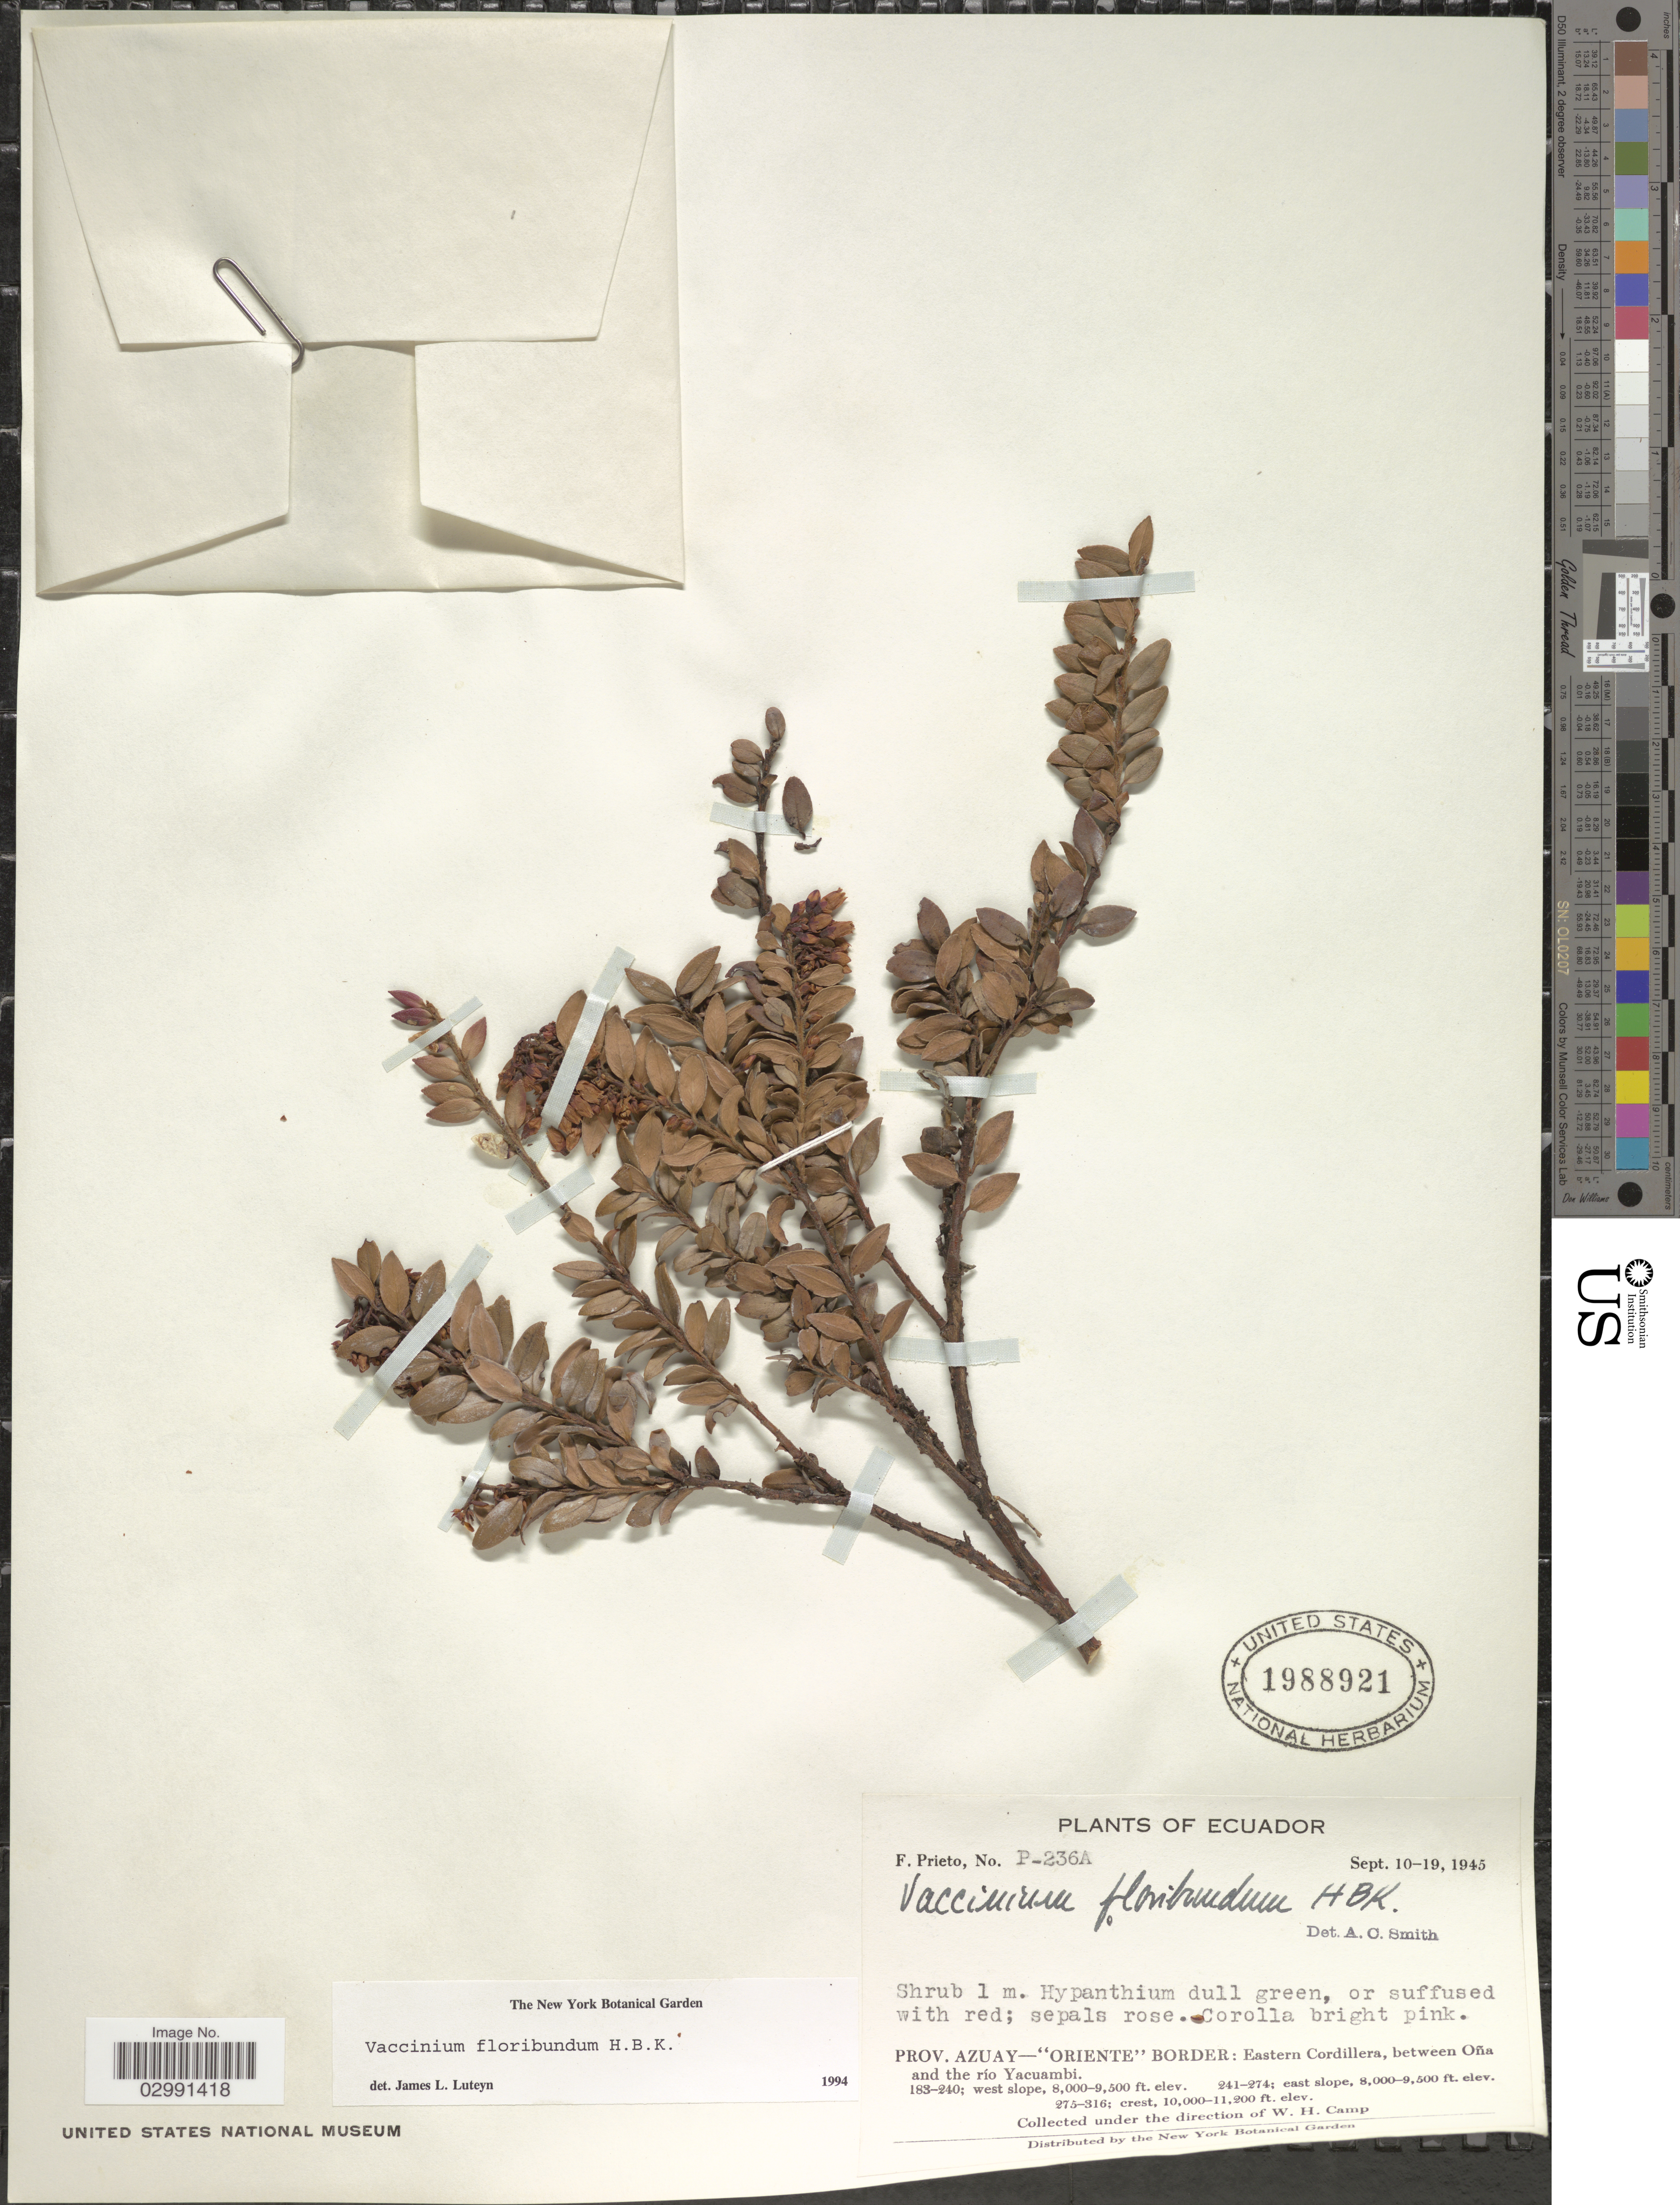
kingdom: Plantae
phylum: Tracheophyta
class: Magnoliopsida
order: Ericales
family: Ericaceae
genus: Vaccinium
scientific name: Vaccinium floribundum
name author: Kunth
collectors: F. Prieto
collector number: P-236A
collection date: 1945-09-10/1945-09-19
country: Ecuador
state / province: Azuay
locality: Oriente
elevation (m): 2438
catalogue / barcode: US 1988921